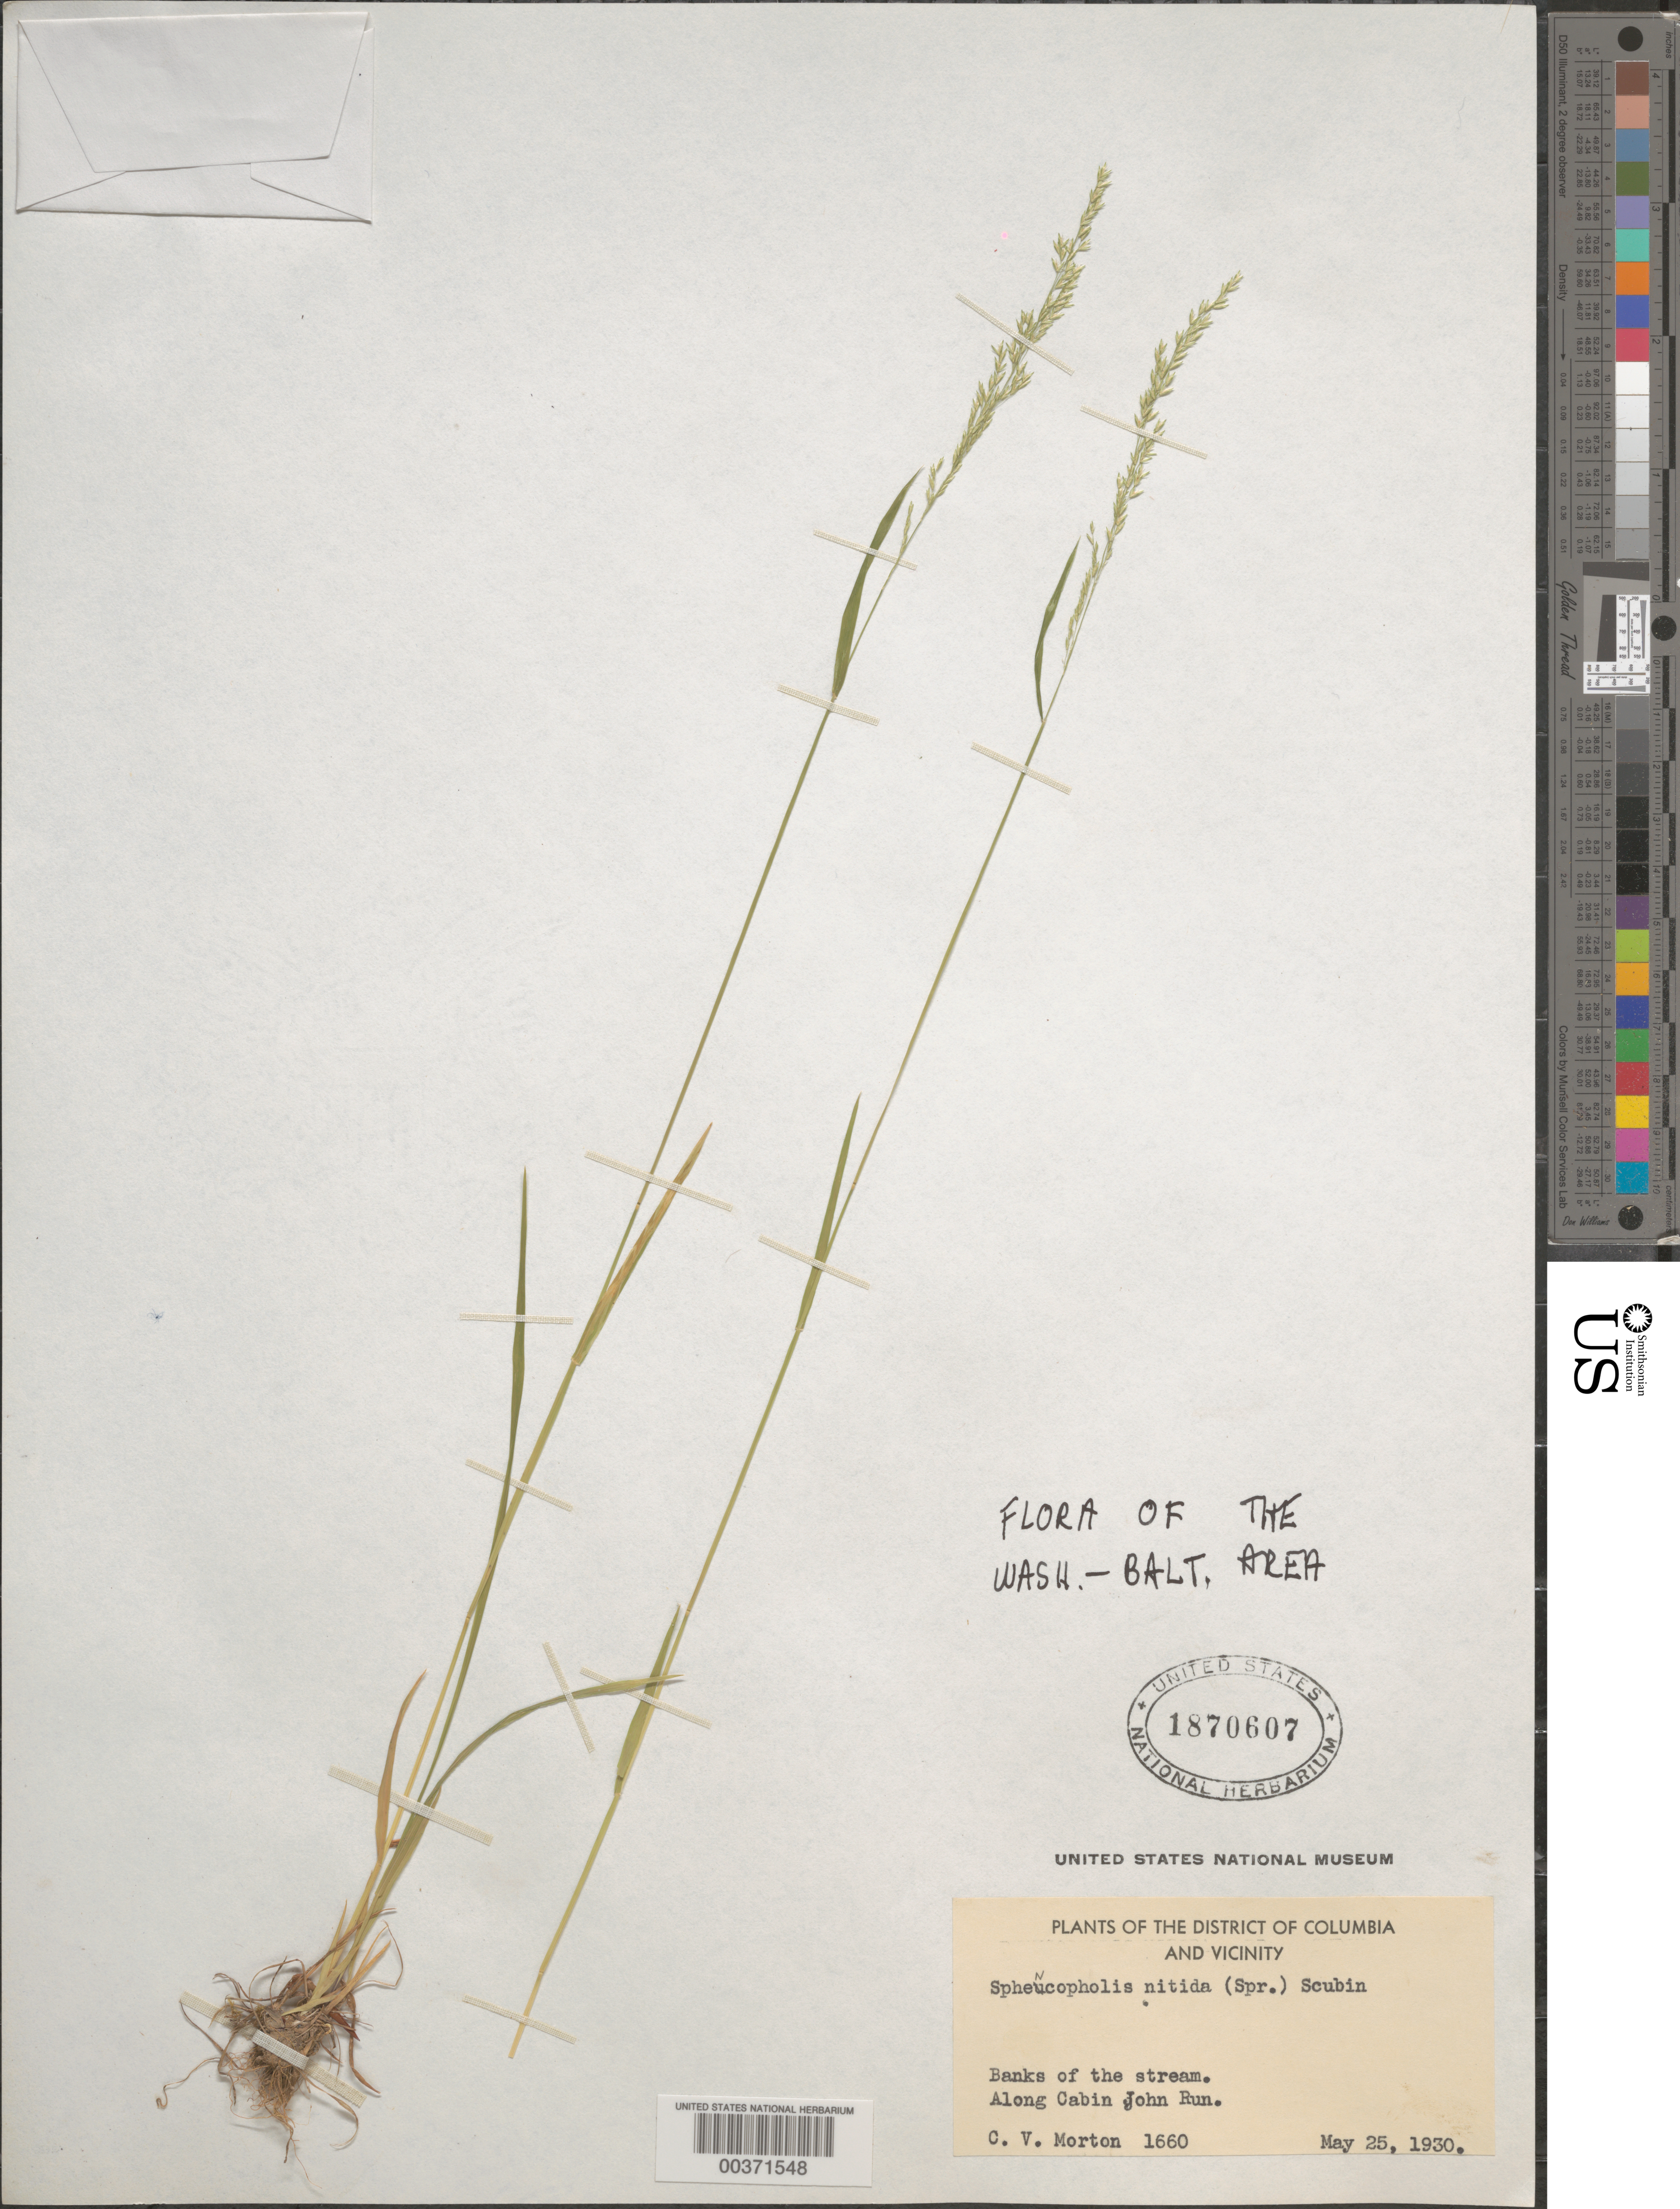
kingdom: Plantae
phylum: Tracheophyta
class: Liliopsida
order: Poales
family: Poaceae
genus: Sphenopholis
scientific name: Sphenopholis nitida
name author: (Biehler) Scribn.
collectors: C. V. Morton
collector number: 1660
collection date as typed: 25 May 1930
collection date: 1930-05-25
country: United States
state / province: Maryland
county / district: Montgomery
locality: Cabin John Run C. & O. Canal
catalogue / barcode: US 1870607